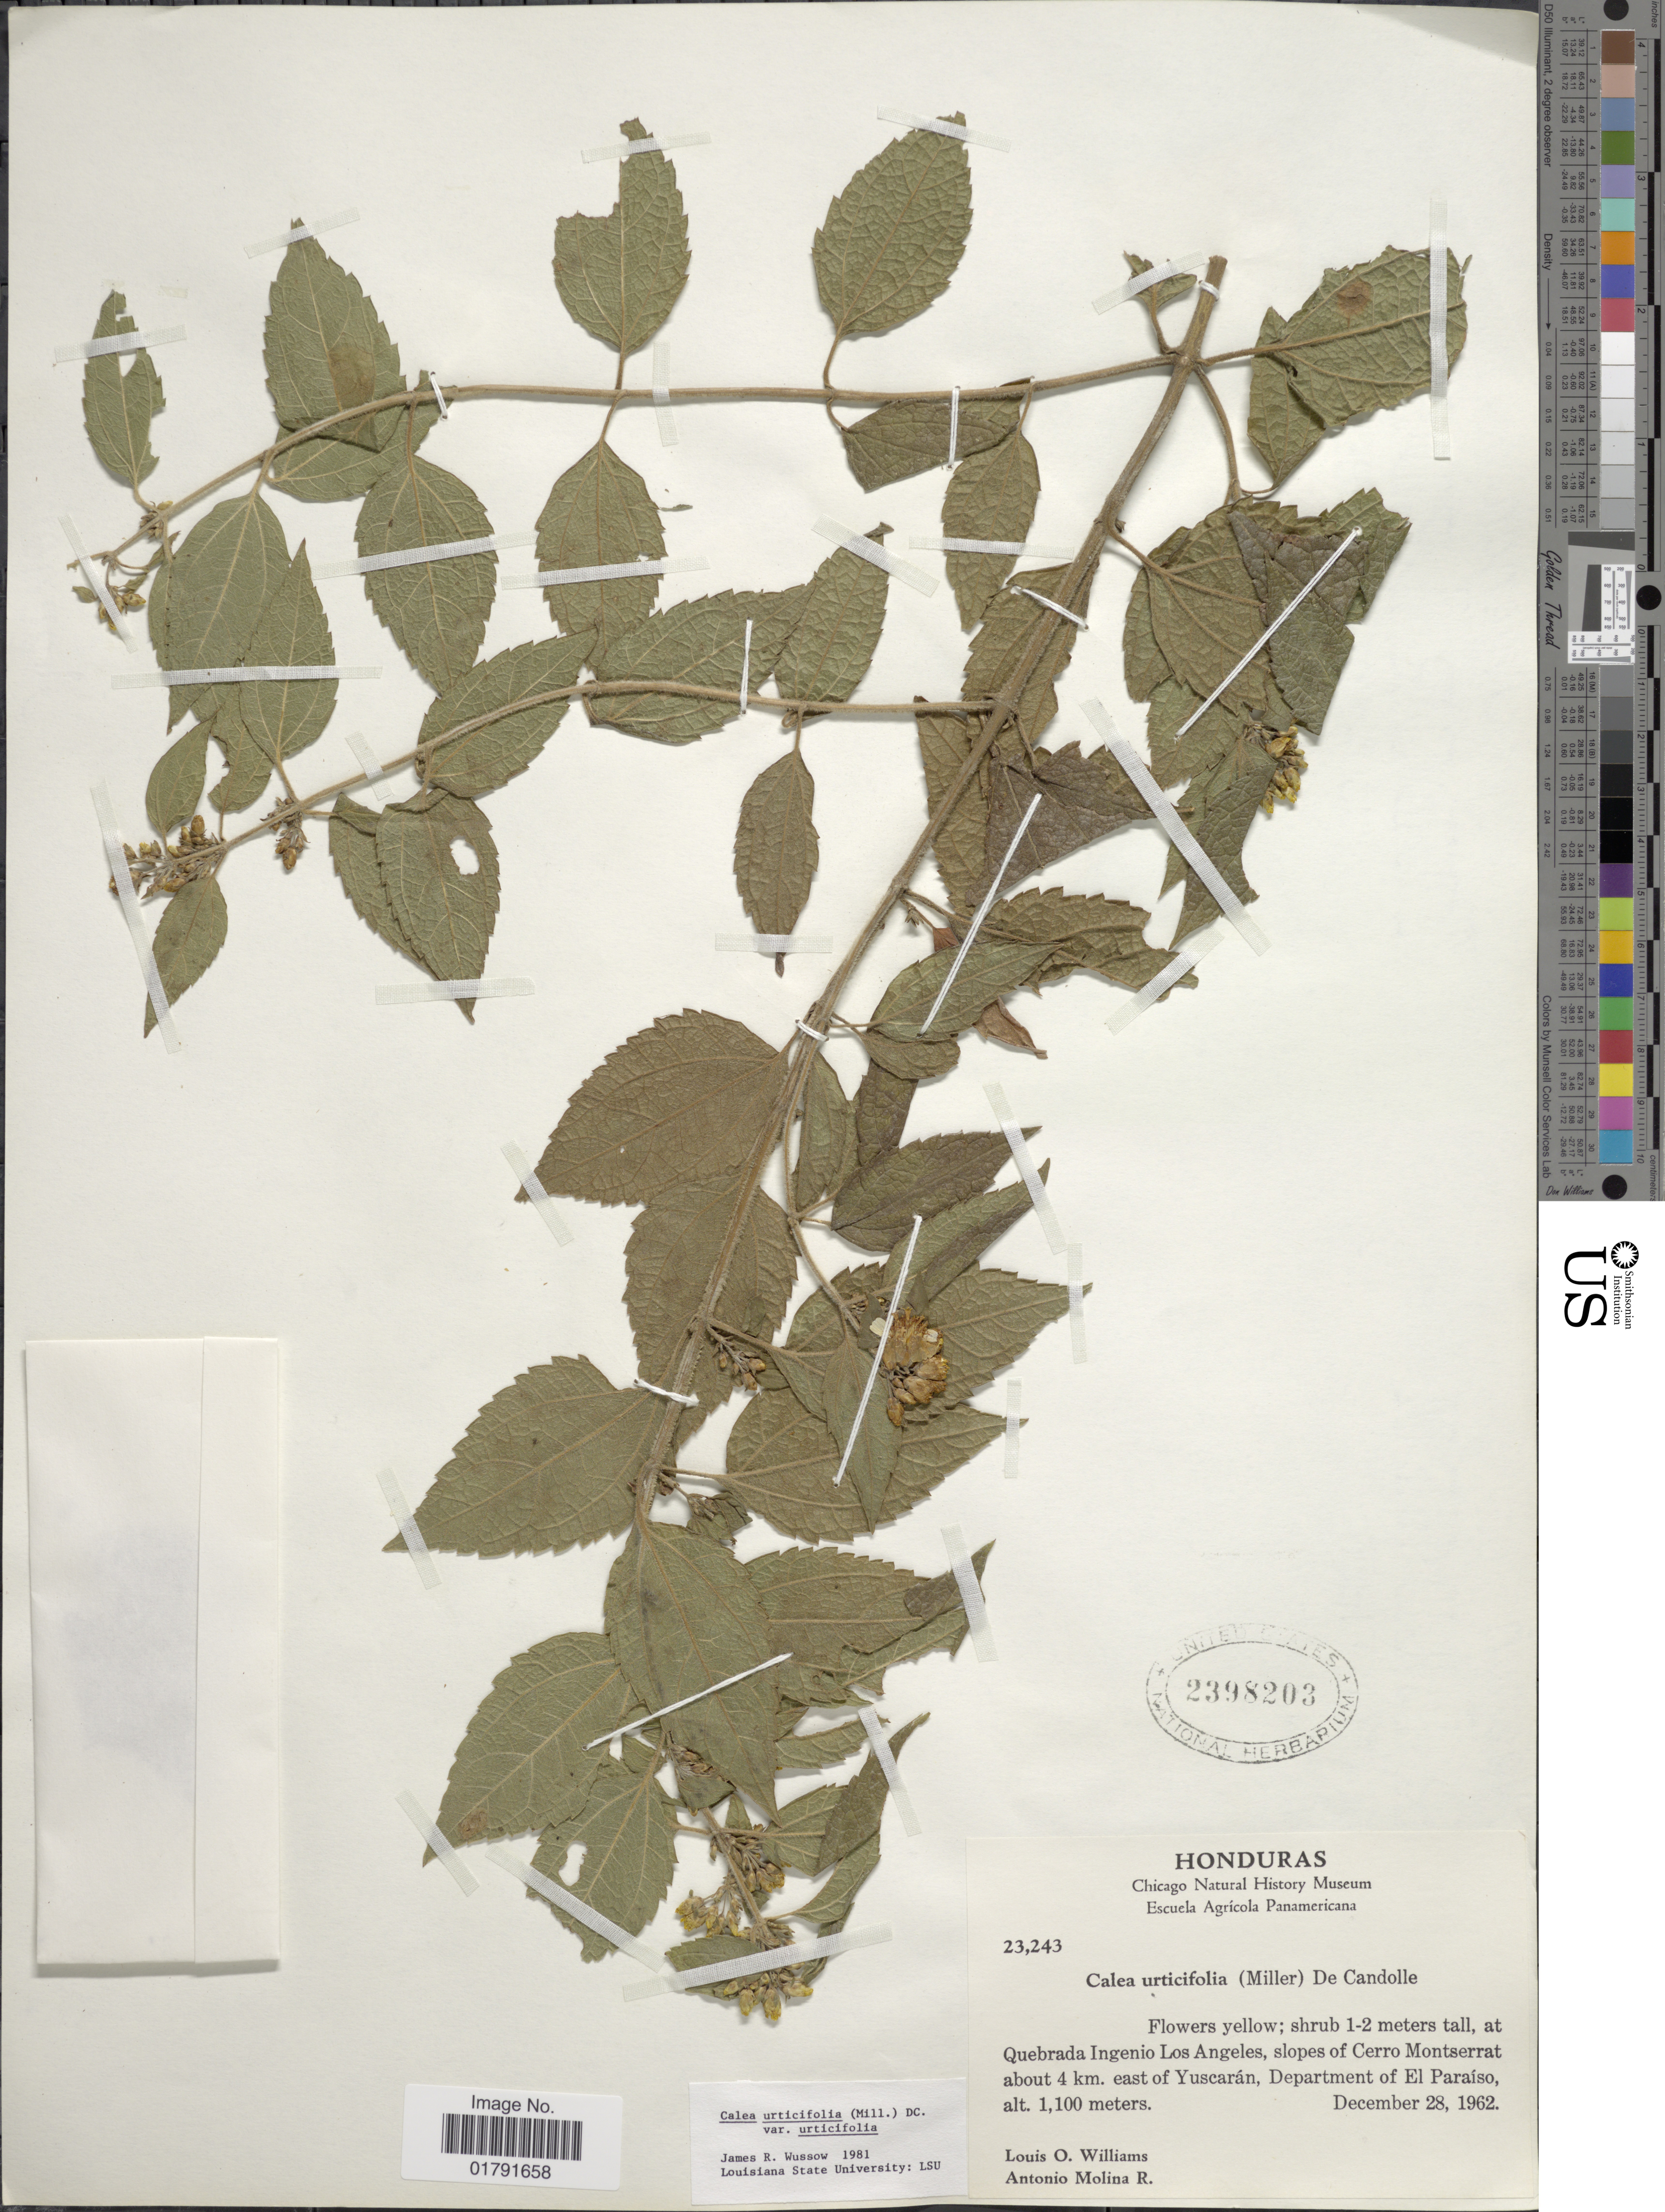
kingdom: Plantae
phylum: Tracheophyta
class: Magnoliopsida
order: Asterales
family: Asteraceae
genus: Calea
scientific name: Calea urticifolia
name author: (Mill.) DC.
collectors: L. O. Williams & A. Molina R.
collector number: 23243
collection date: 1962-12-28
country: Honduras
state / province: El Paraíso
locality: Quebrada Ingenio Los Angeles, slopes of Cerro Montserrat about 4 km. east of Yuscaran.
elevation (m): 1100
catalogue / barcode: US 2398203